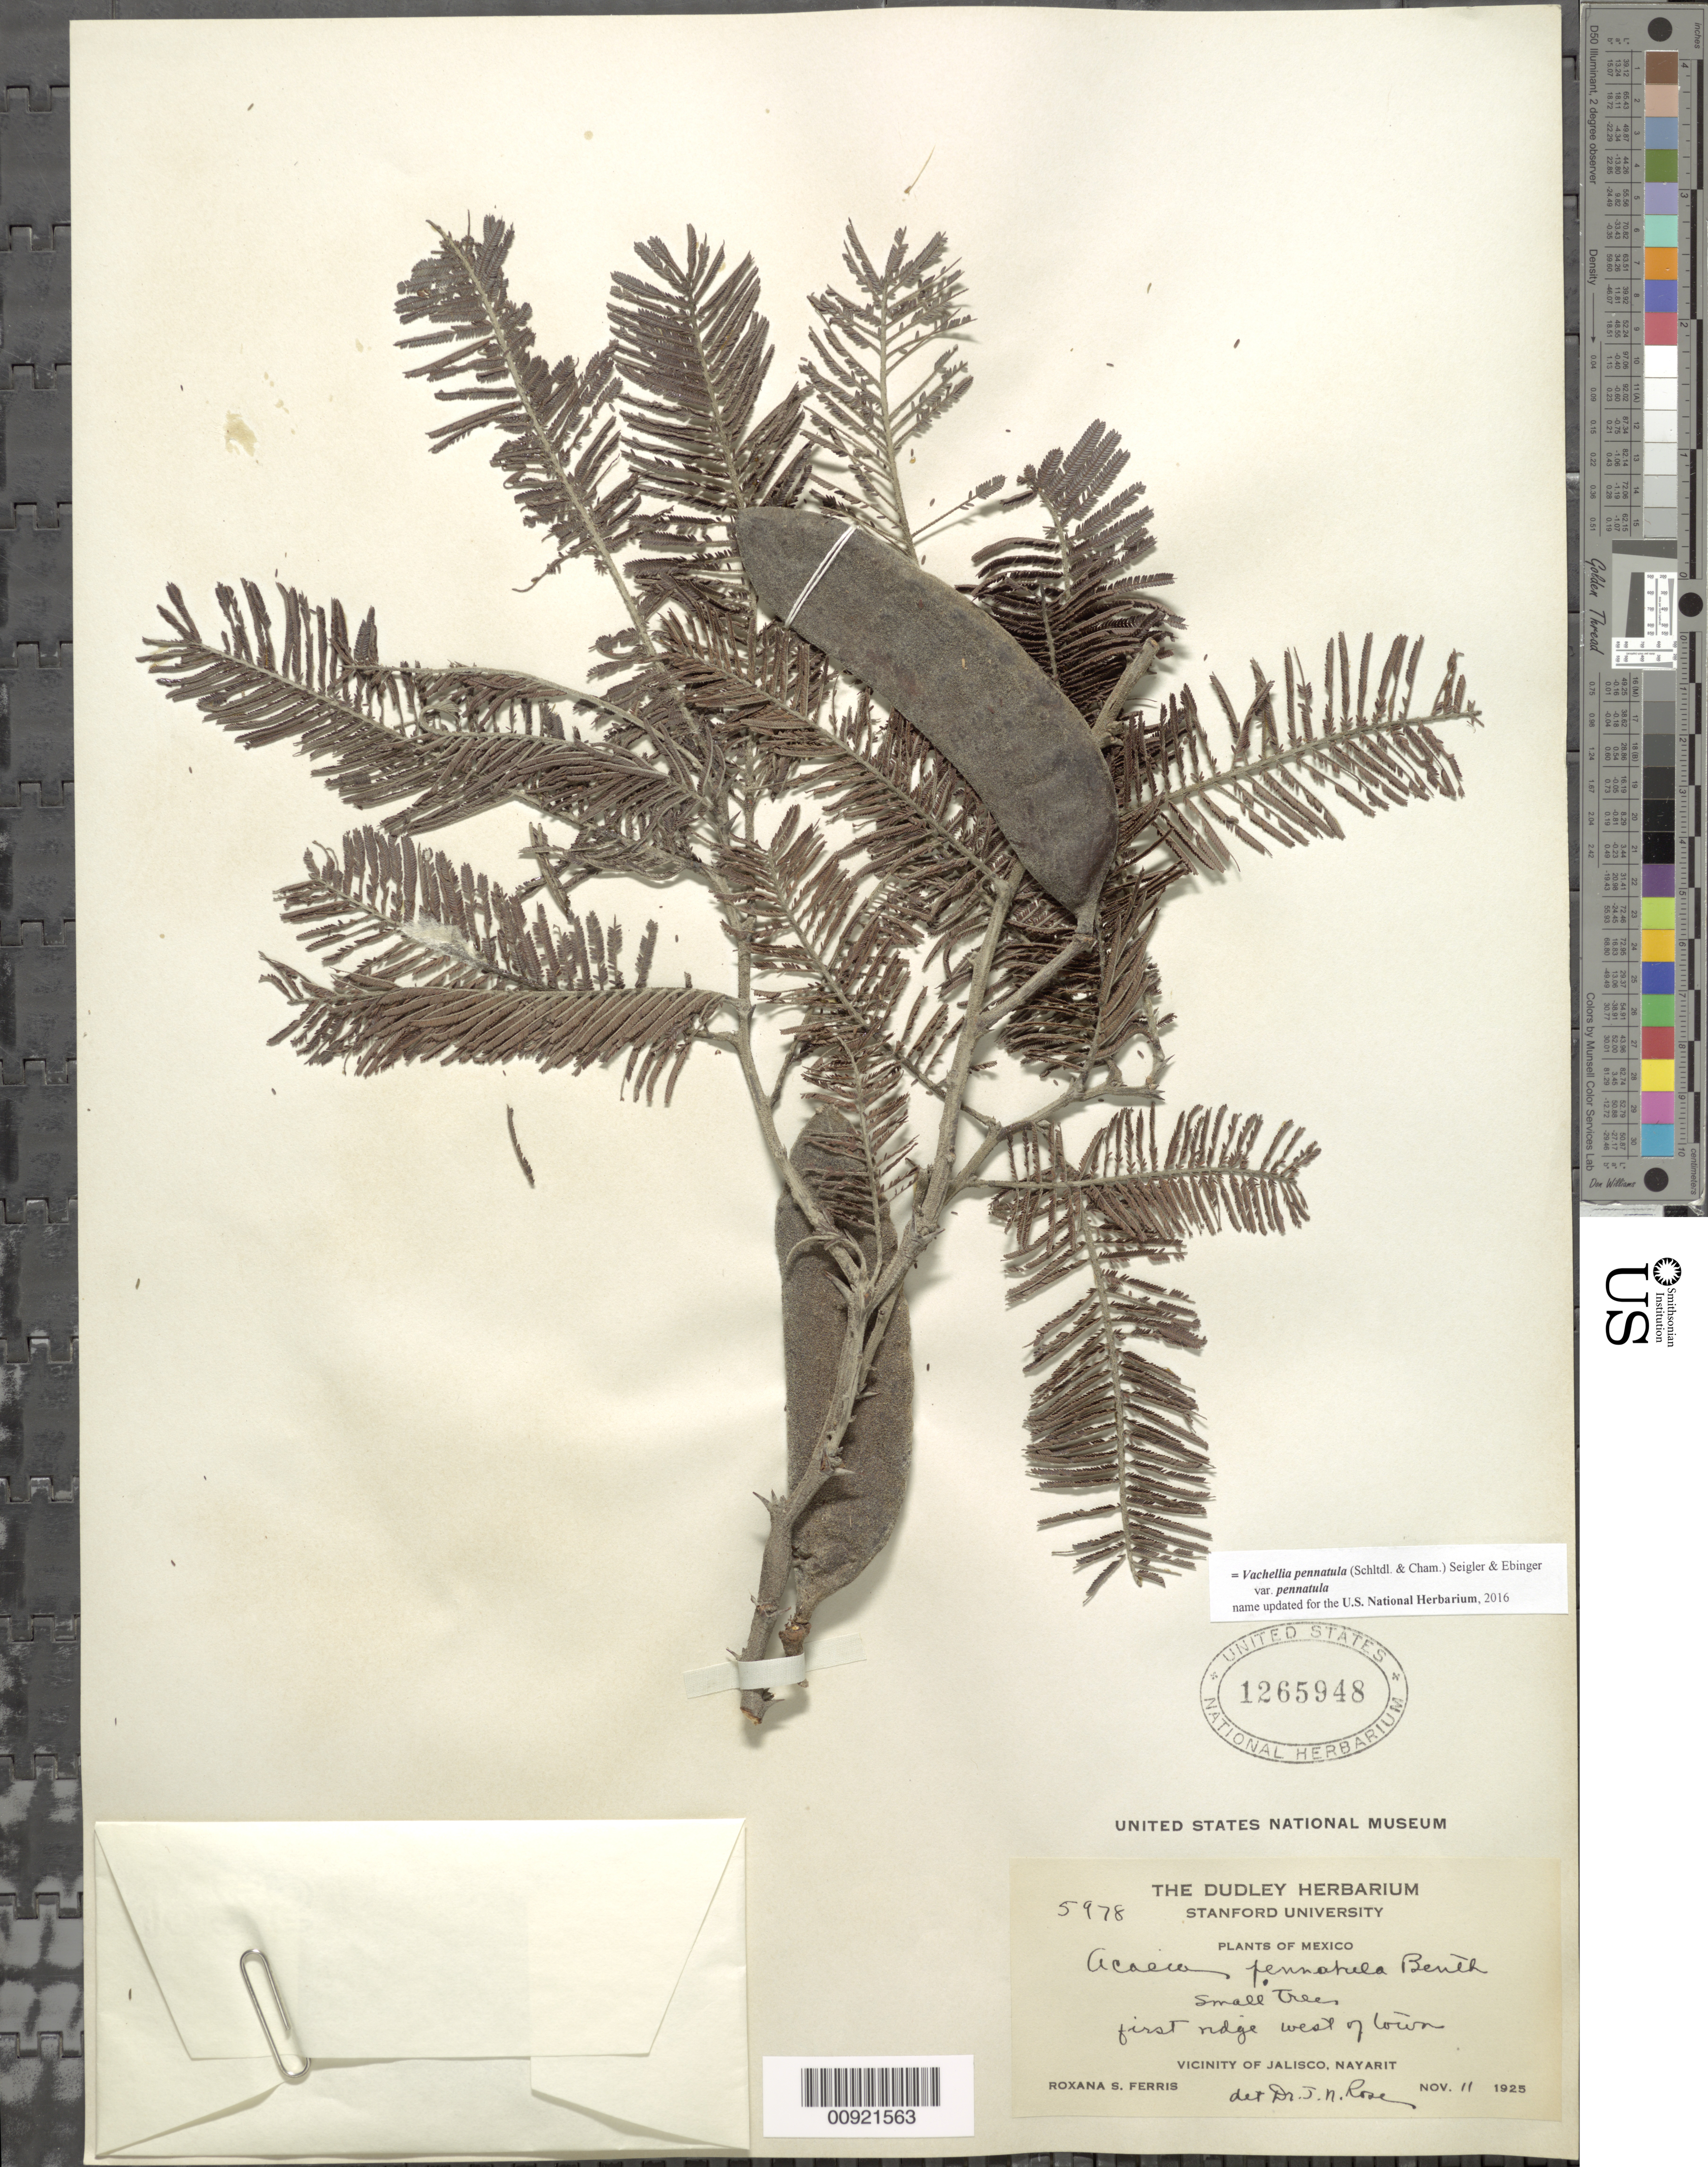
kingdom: Plantae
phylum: Tracheophyta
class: Magnoliopsida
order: Fabales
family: Fabaceae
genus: Vachellia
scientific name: Vachellia pennatula var. pennatula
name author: (Schltdl. & Cham.) Seigler & Ebinger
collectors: R. S. Ferris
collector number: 5978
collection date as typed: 11 Nov 1925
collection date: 1925-11-11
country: Mexico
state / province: Nayarit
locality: Vicinity of Jalisco, Nayarit. First ridge west of town.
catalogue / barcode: US 1265948